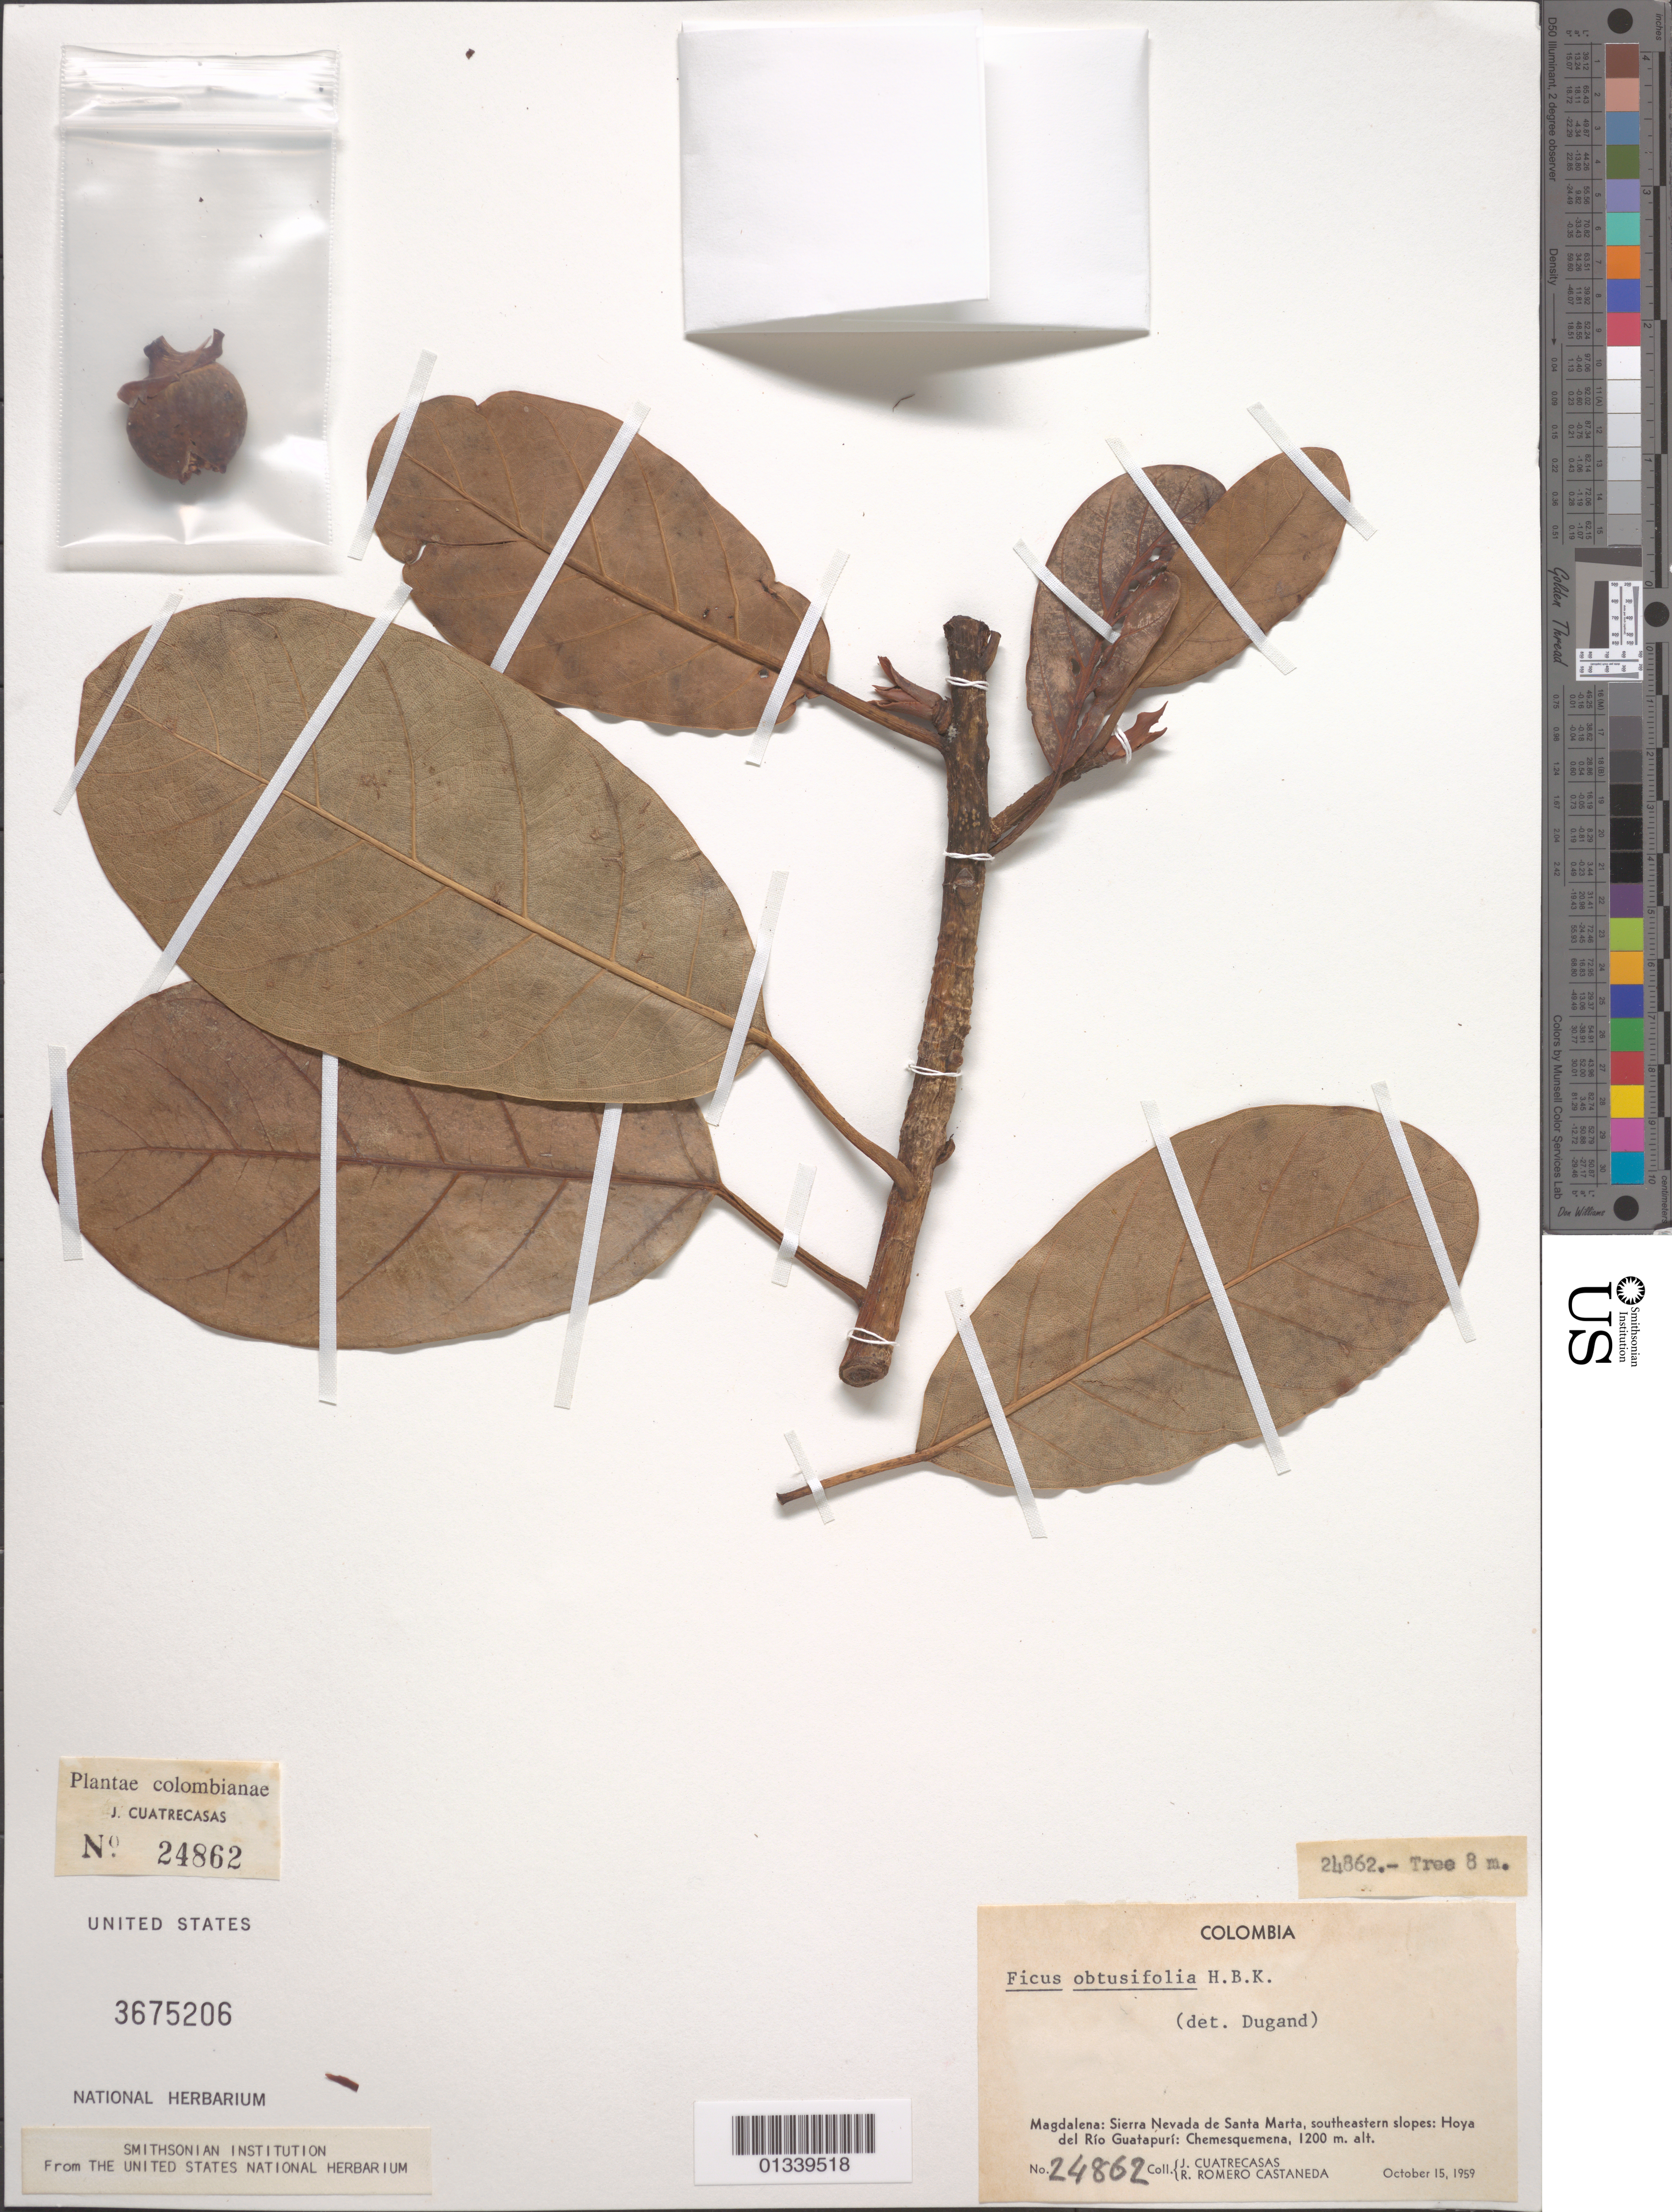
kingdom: Plantae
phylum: Tracheophyta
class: Magnoliopsida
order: Rosales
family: Moraceae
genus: Ficus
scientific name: Ficus obtusifolia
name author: Kunth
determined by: Dugand G., Armando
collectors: J. Cuatrecasas & R. Romero Castañeda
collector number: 24862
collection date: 1959-10-15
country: Colombia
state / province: Magdalena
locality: Sierra Nevada de Santa Marta, southeastern slopes. Hoya del Rio Guatapuri.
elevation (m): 1200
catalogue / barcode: US 3675206